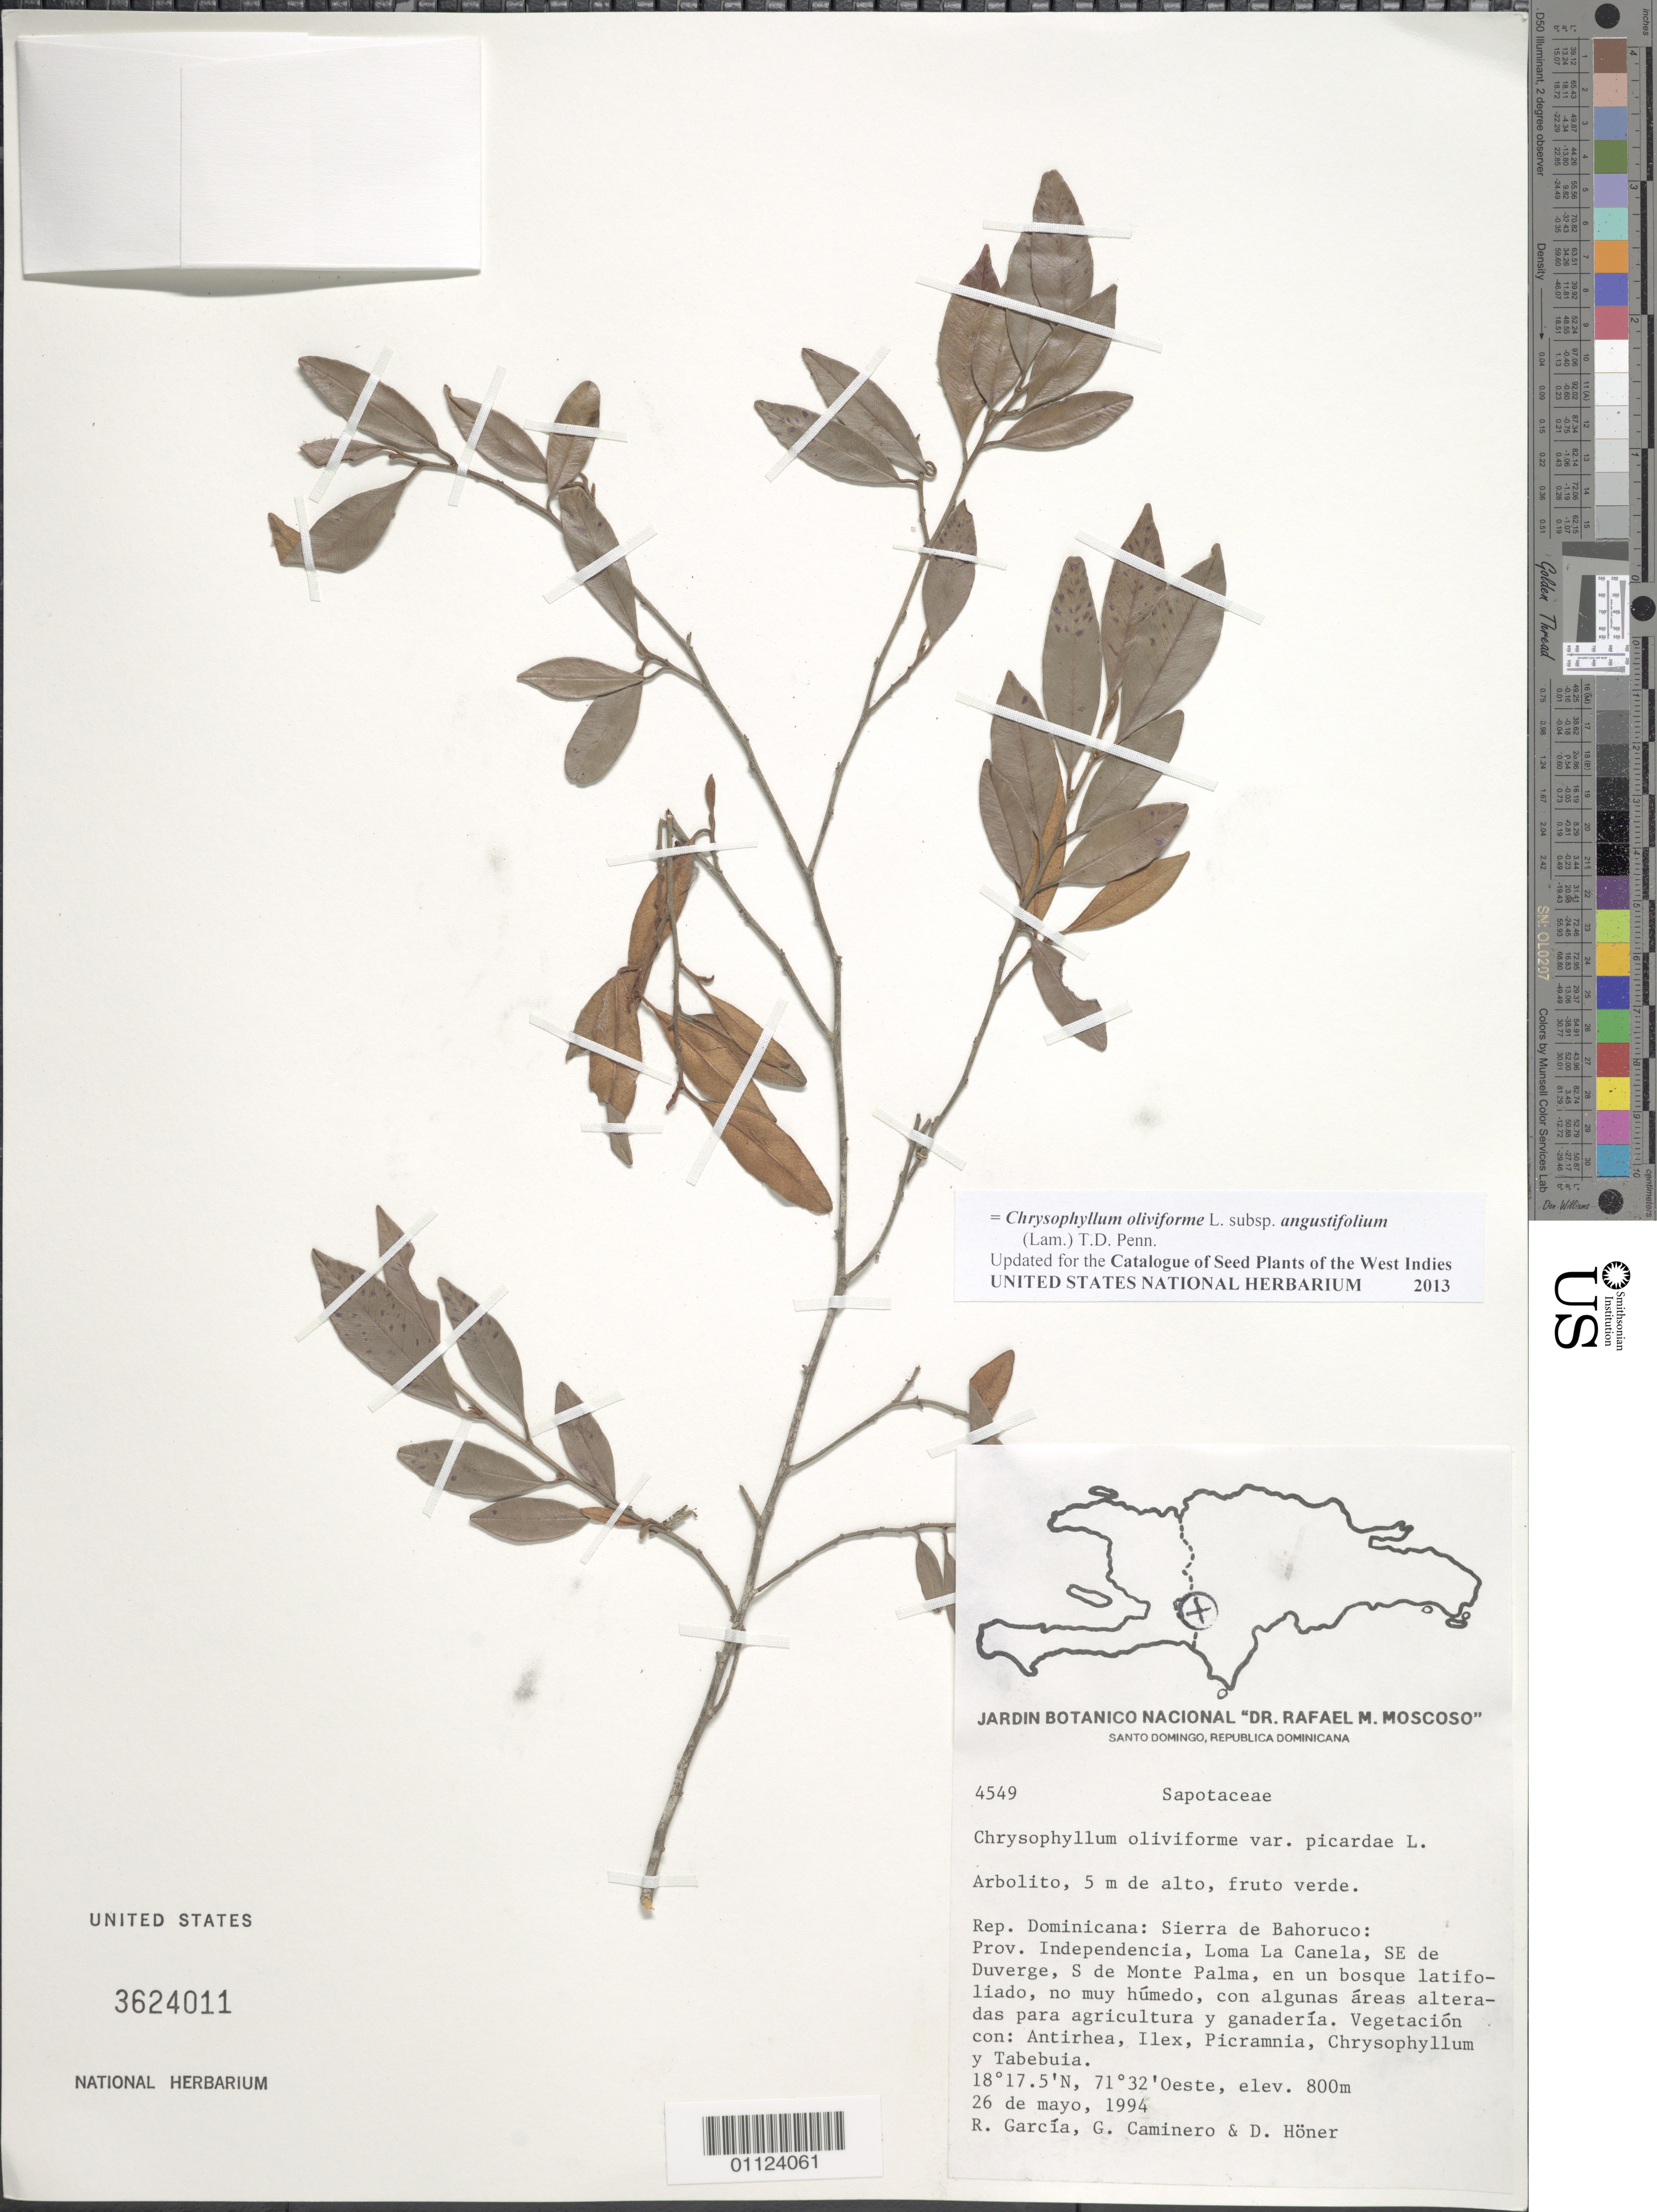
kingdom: Plantae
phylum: Tracheophyta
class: Magnoliopsida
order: Ericales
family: Sapotaceae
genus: Chrysophyllum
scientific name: Chrysophyllum oliviforme subsp. angustifolium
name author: (Lam.) T.D. Penn.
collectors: R. G. García, G. Caminero & D. Höner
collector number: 4549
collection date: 1994-05-26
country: Dominican Republic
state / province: Independencia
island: Hispaniola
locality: Sierra de Bahoruco, Loma La Canela, SE de Duvergé, S de Monte Palma.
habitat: En un bosque latifoliado, no muy húmedo, con algunas áreas alteradas para agricultura y ganadería. Vegetación con Antirhea, Ilex, Picramnia, Chrysophyllum y Tabebuia.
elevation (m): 800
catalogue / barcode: US 3624011